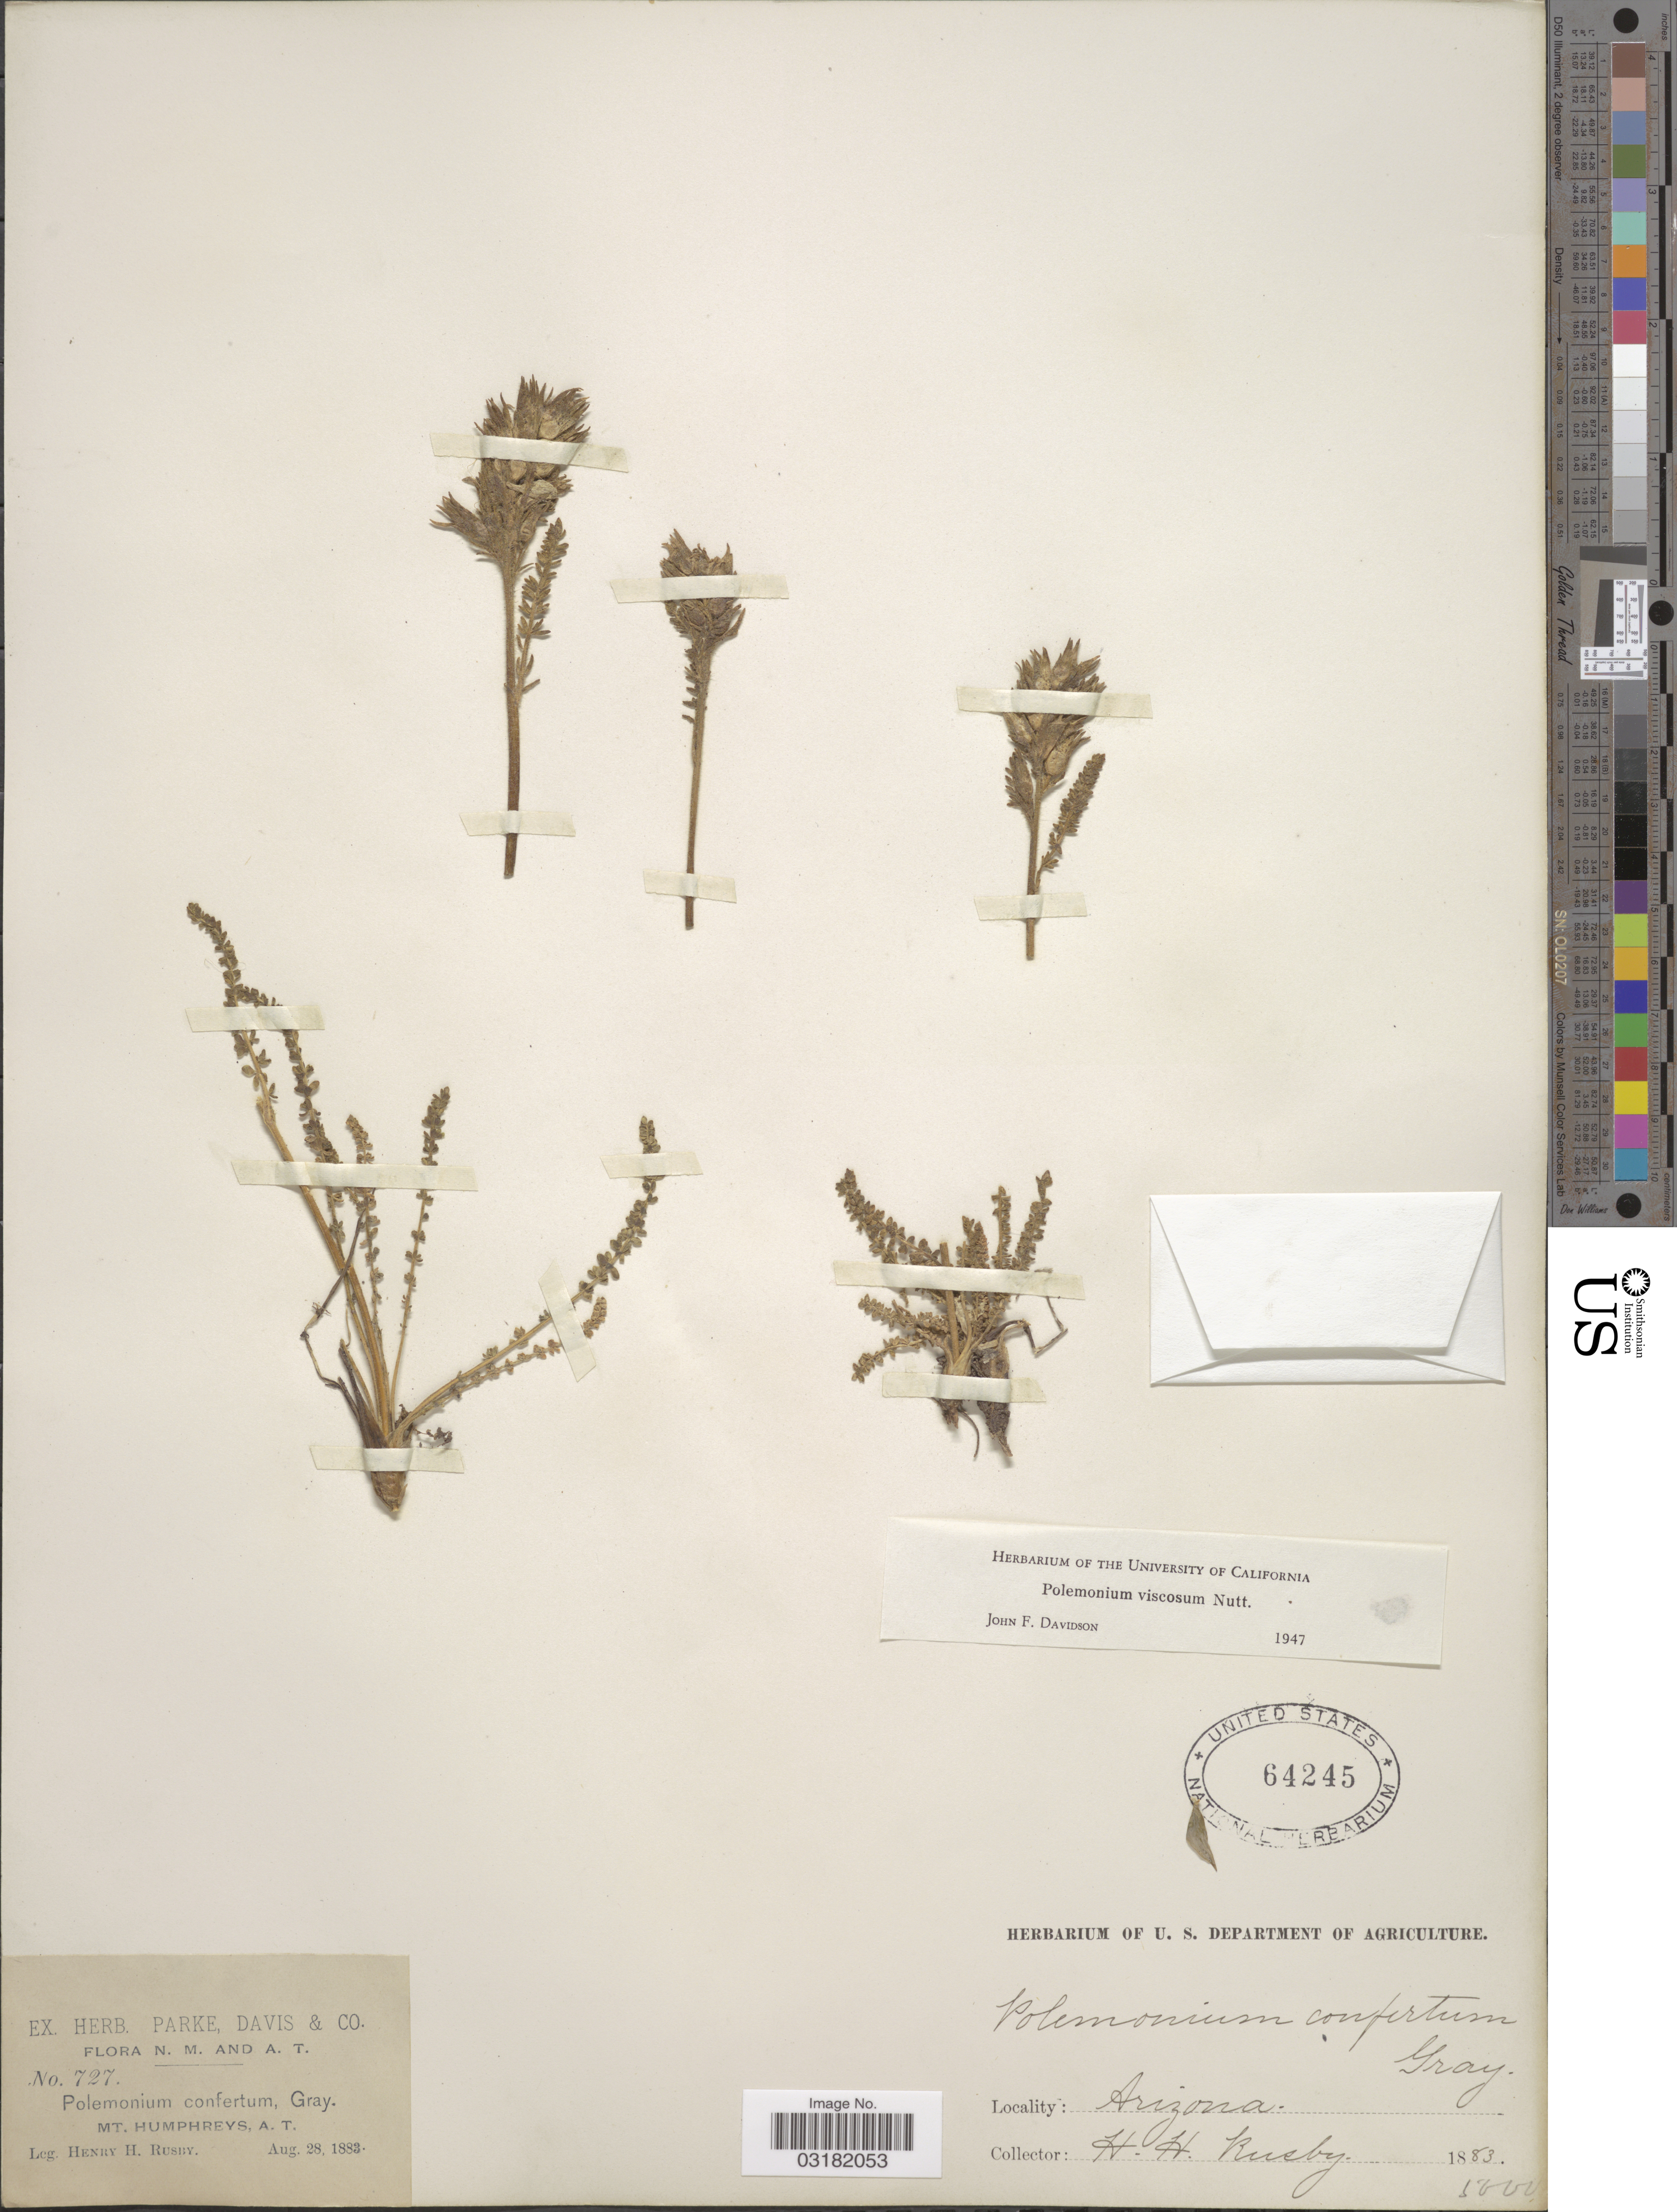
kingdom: Plantae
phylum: Tracheophyta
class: Magnoliopsida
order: Ericales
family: Polemoniaceae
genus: Polemonium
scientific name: Polemonium viscosum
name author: Nutt.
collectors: H. H. Rusby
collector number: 727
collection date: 1883-08-28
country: United States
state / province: Arizona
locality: Mt. Humphreys, A.T.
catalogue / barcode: US 64245